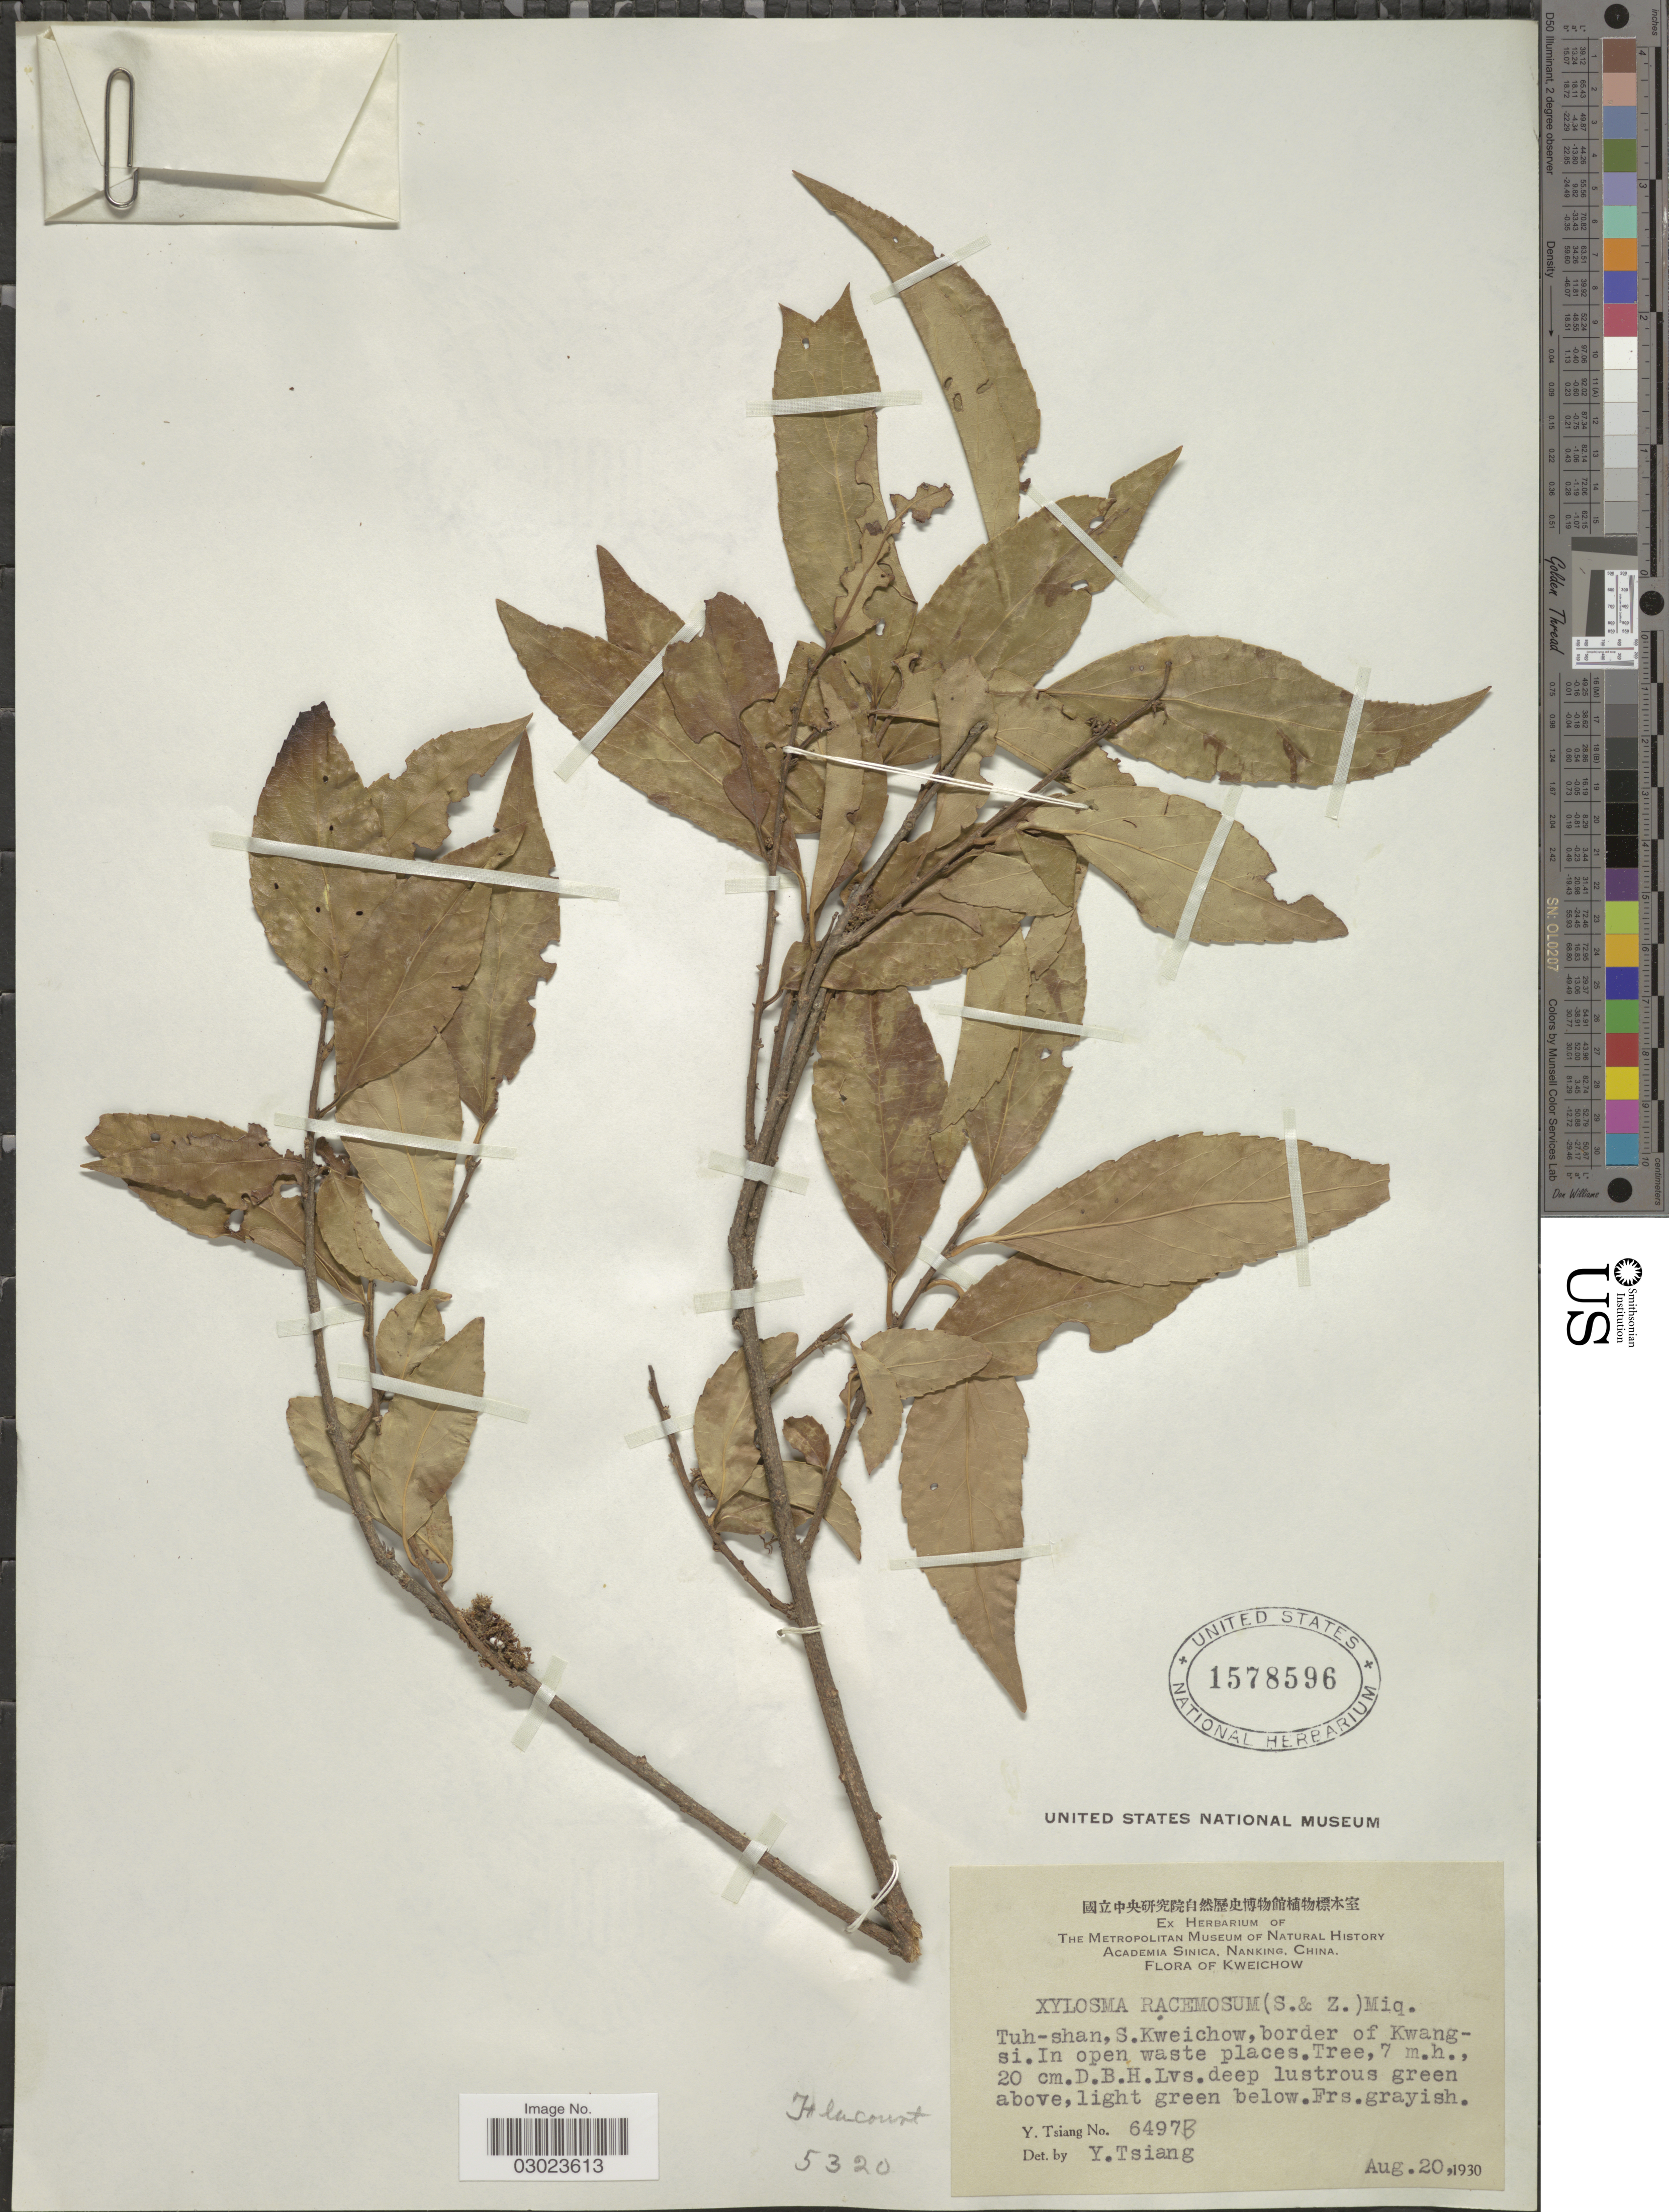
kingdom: Plantae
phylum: Tracheophyta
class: Magnoliopsida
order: Malpighiales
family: Salicaceae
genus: Xylosma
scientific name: Xylosma congesta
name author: (Lour.) Merr.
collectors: Y. Tsiang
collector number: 6497B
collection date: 1930-08-20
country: China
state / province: Guizhou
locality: Tuh-shan, S. Kweichow, border of Kwangsi, In open waste places.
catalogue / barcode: US 1578596